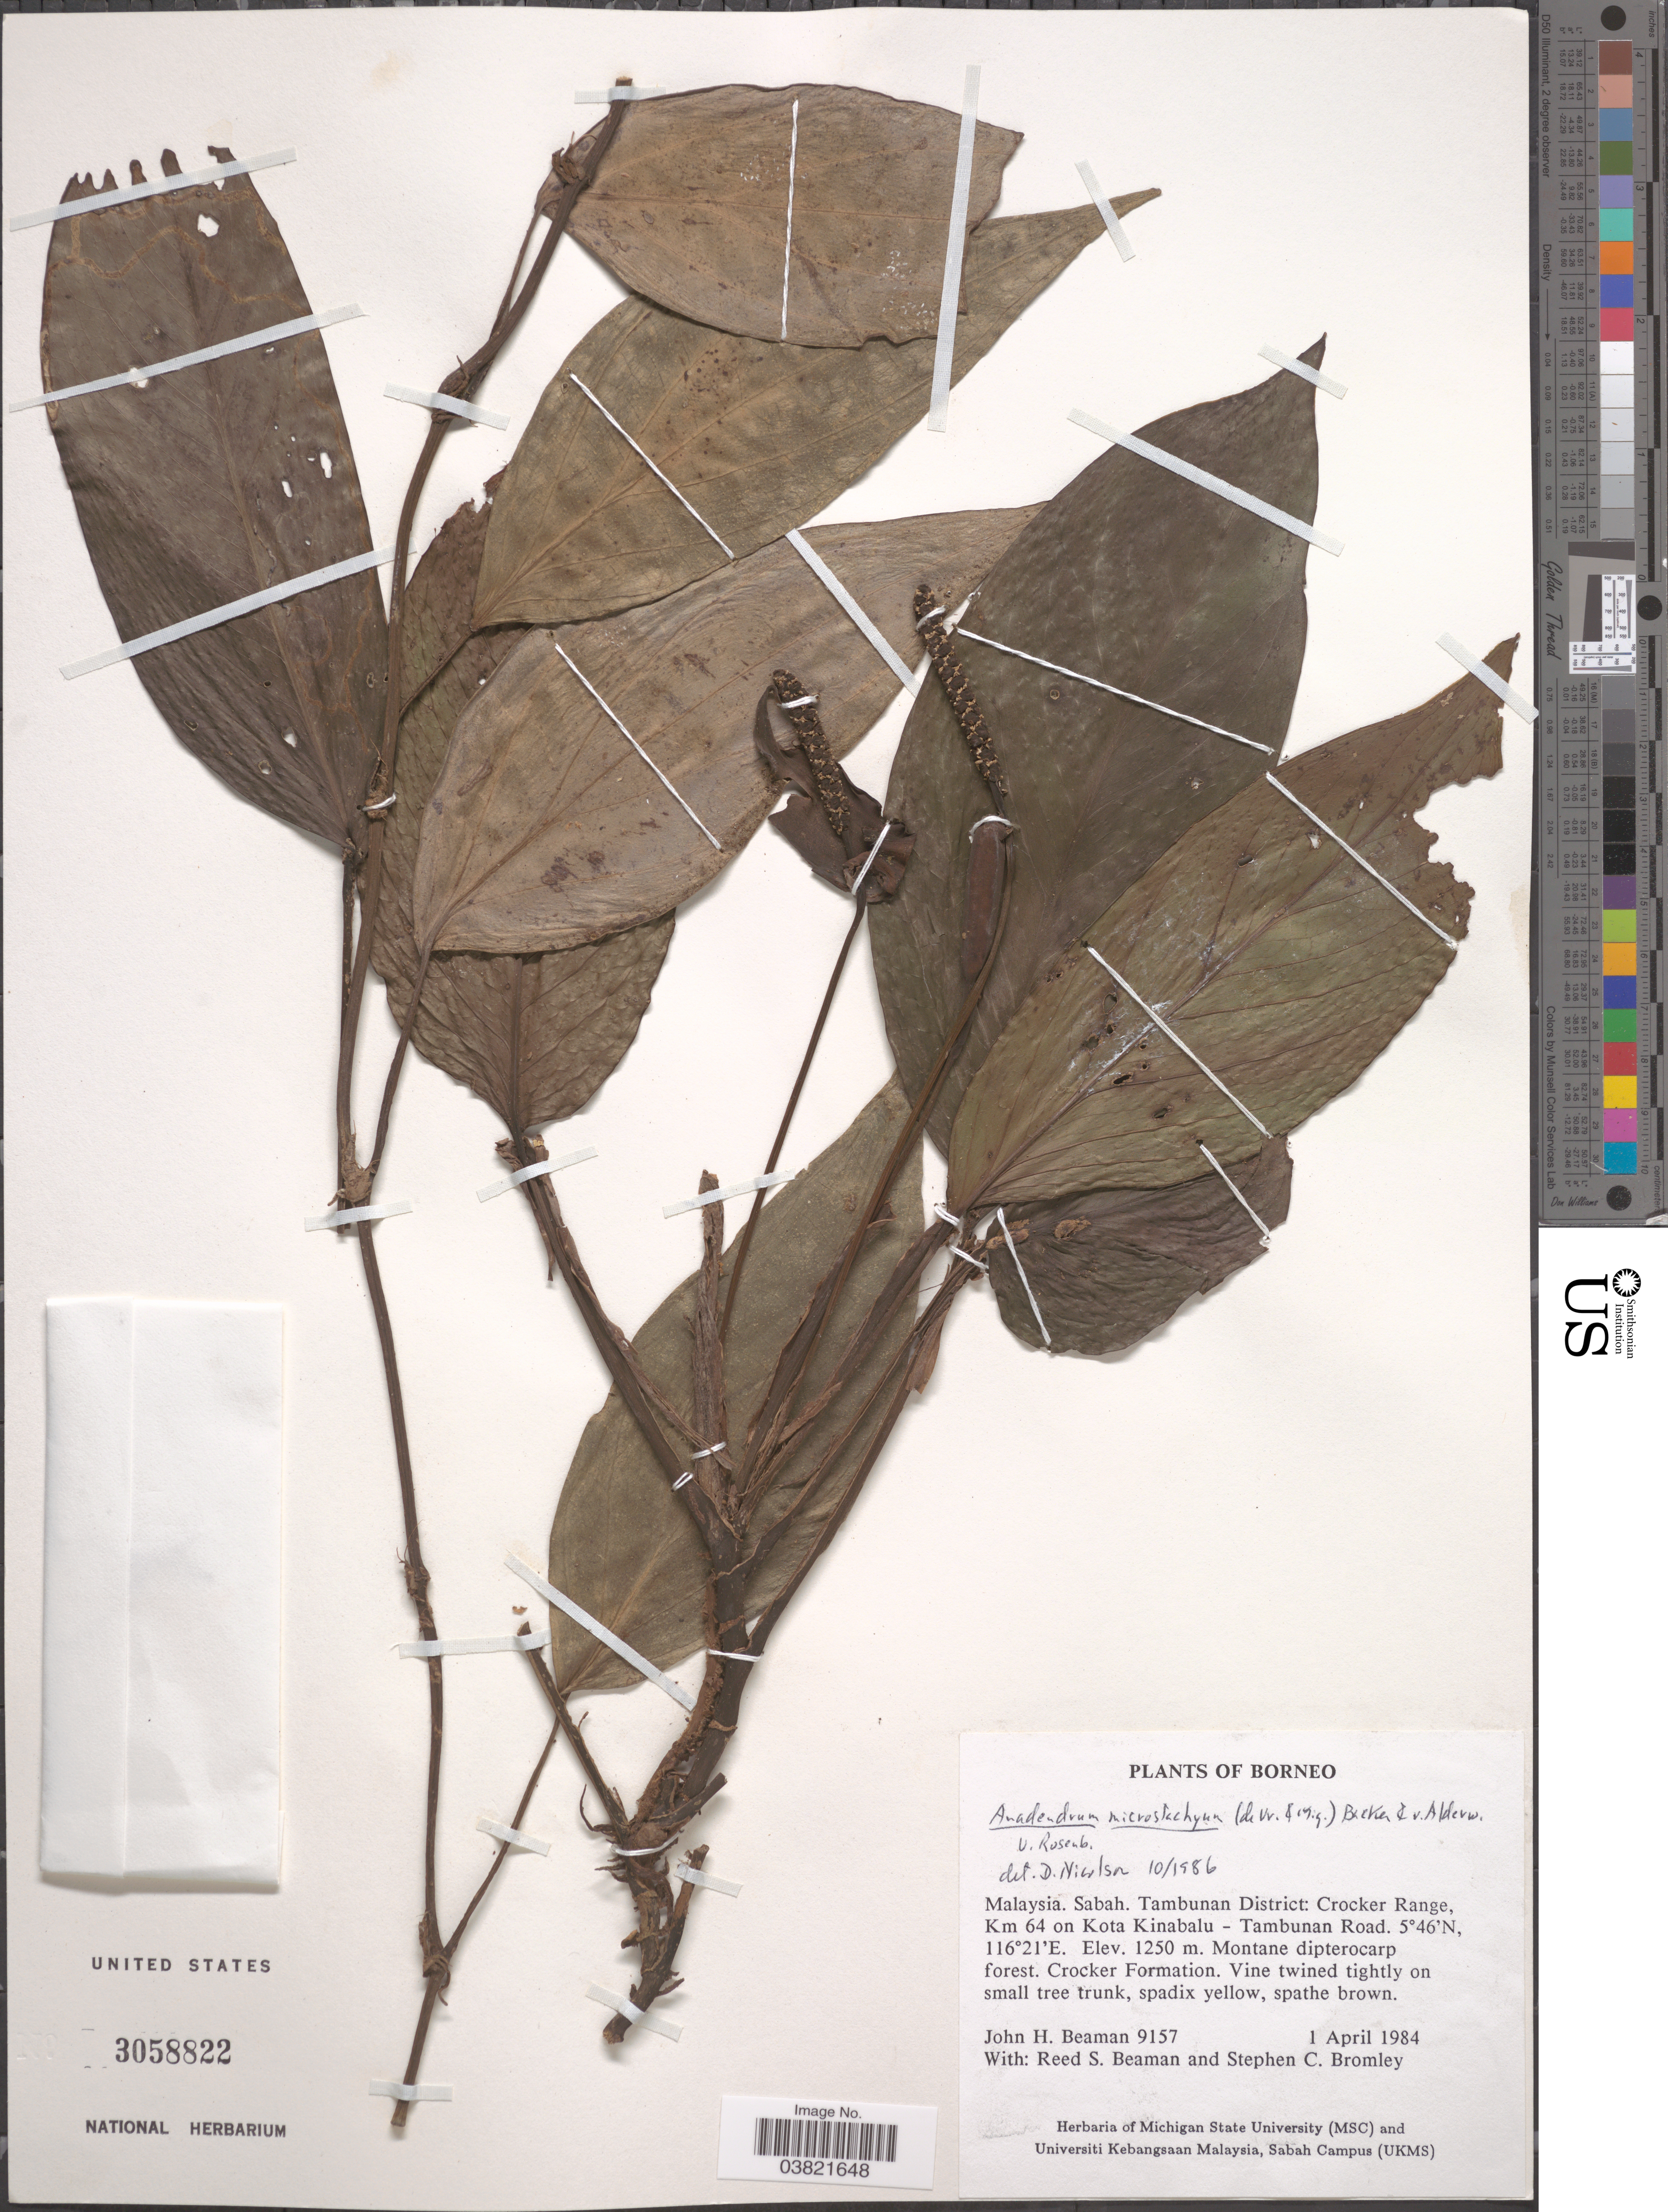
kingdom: Plantae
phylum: Tracheophyta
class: Liliopsida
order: Alismatales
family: Araceae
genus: Anadendrum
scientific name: Anadendrum microstachyum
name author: (de Vriese & Miq.) Backer & Alderw.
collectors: J. H. Beaman, R. S. Beaman & S. Bromley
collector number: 9157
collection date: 1984-04-01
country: Malaysia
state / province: Sabah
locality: Borneo. Tambunan District: Crocker Range, Km 64 on Kota Kinabalu - Tambunan Road. Montane dipterocarp forest. Crocker Formation.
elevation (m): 1250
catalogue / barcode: US 3058822